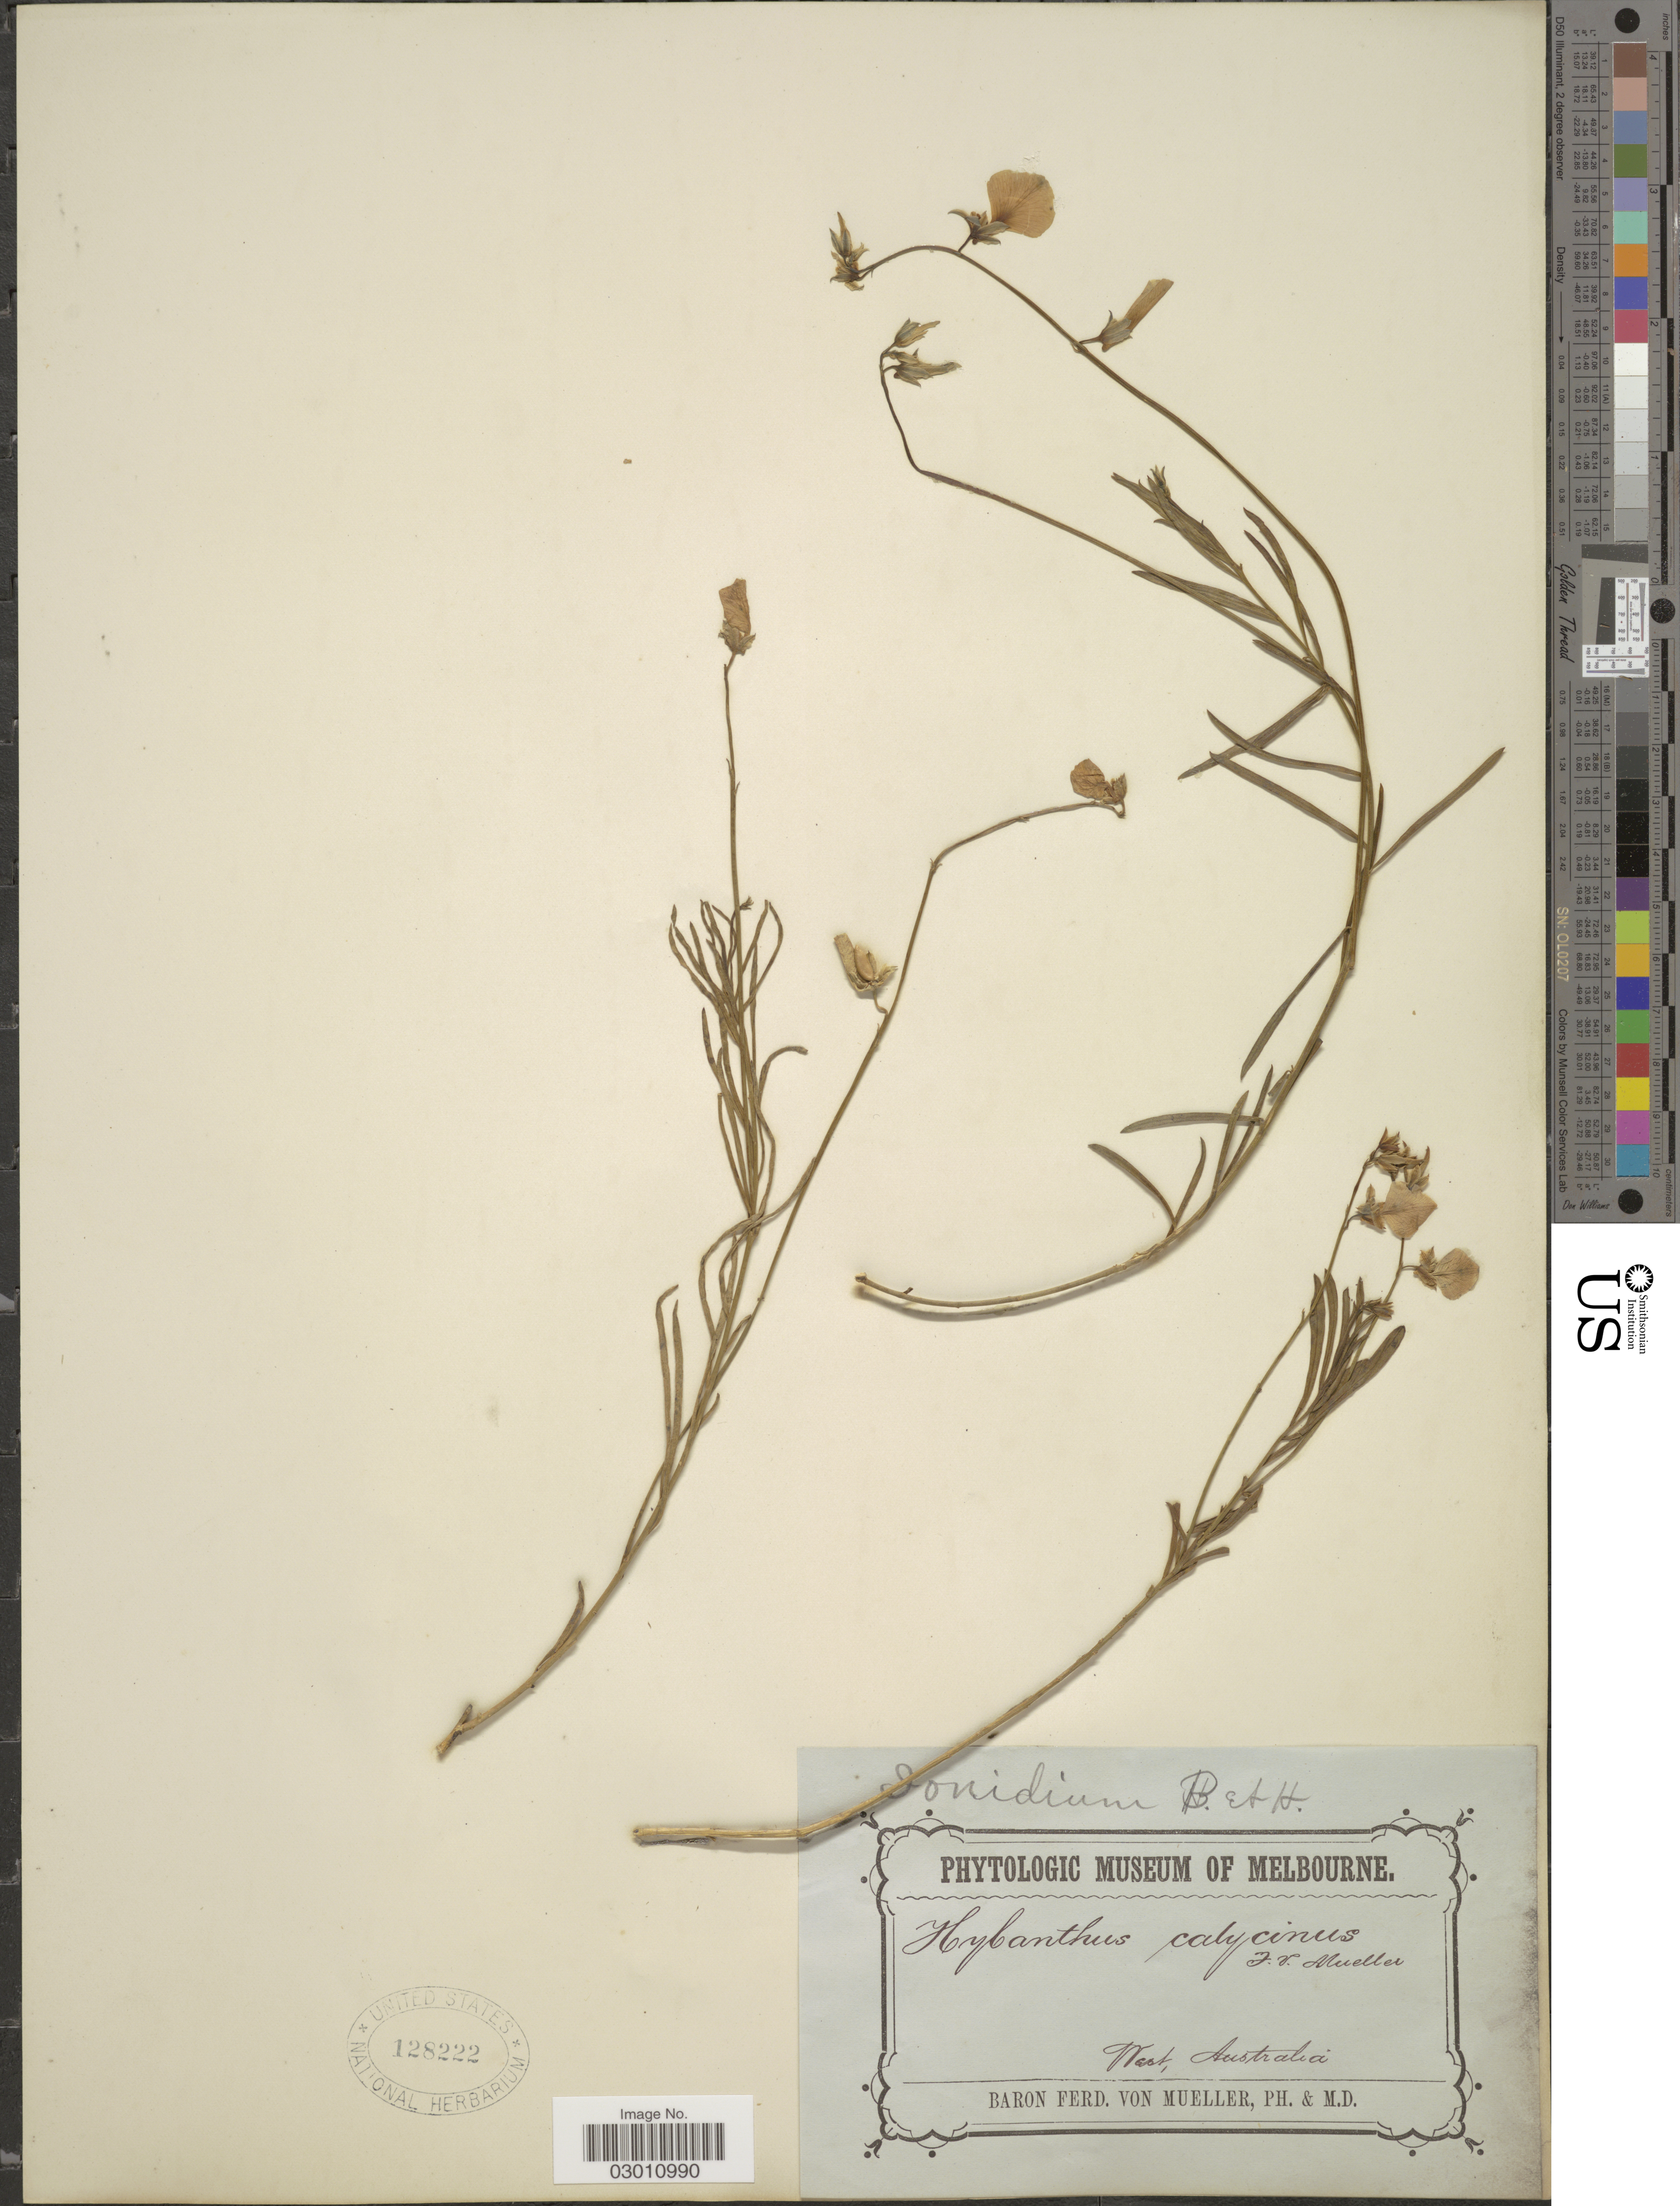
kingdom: Plantae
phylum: Tracheophyta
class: Magnoliopsida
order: Malpighiales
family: Violaceae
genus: Pigea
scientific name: Pigea calycina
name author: DC.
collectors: F. von Mueller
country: Australia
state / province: Western Australia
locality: West, Australia.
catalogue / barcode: US 128222